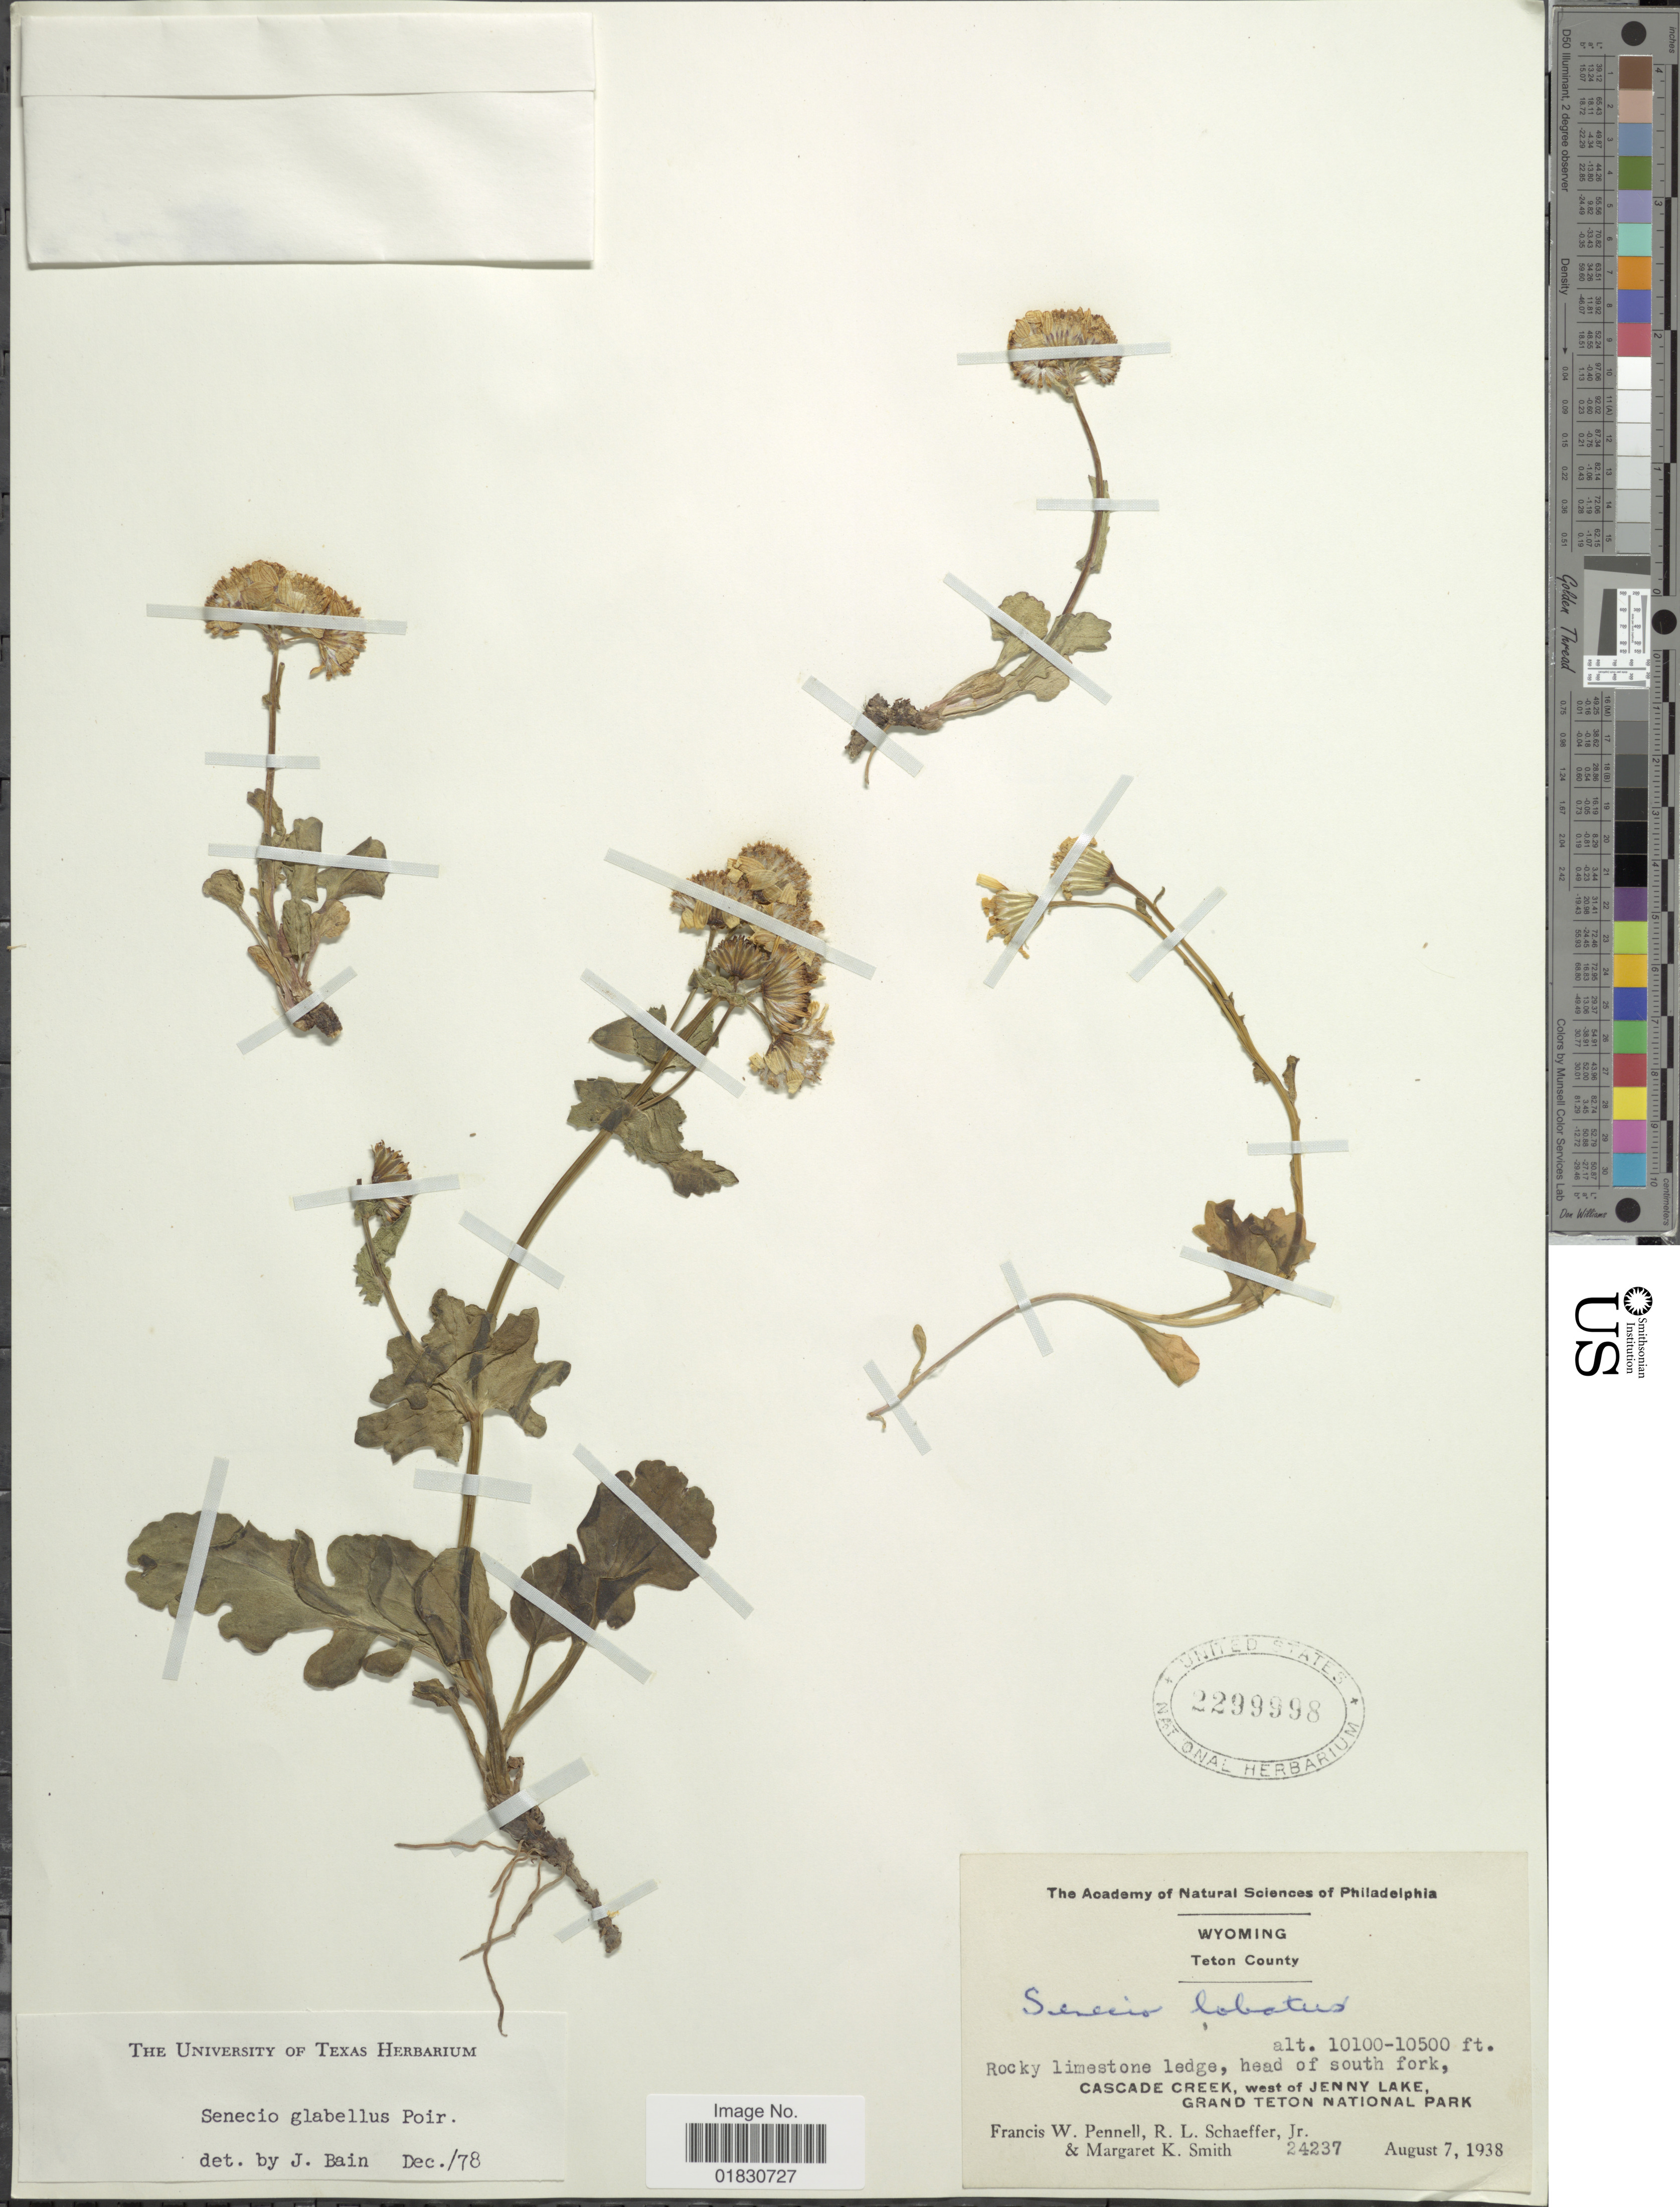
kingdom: Plantae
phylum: Tracheophyta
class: Magnoliopsida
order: Asterales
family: Asteraceae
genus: Packera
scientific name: Packera glabella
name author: (Poir.) C. Jeffrey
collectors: F. W. Pennell, R. L. Schaeffer Jr. & M. Smith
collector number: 24237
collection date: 1938-08-07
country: United States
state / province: Wyoming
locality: Teton County, Head of south fork, Cascade Creek, west of Jenny Lake, Grand Teton National Park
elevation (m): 3078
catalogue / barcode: US 2299998